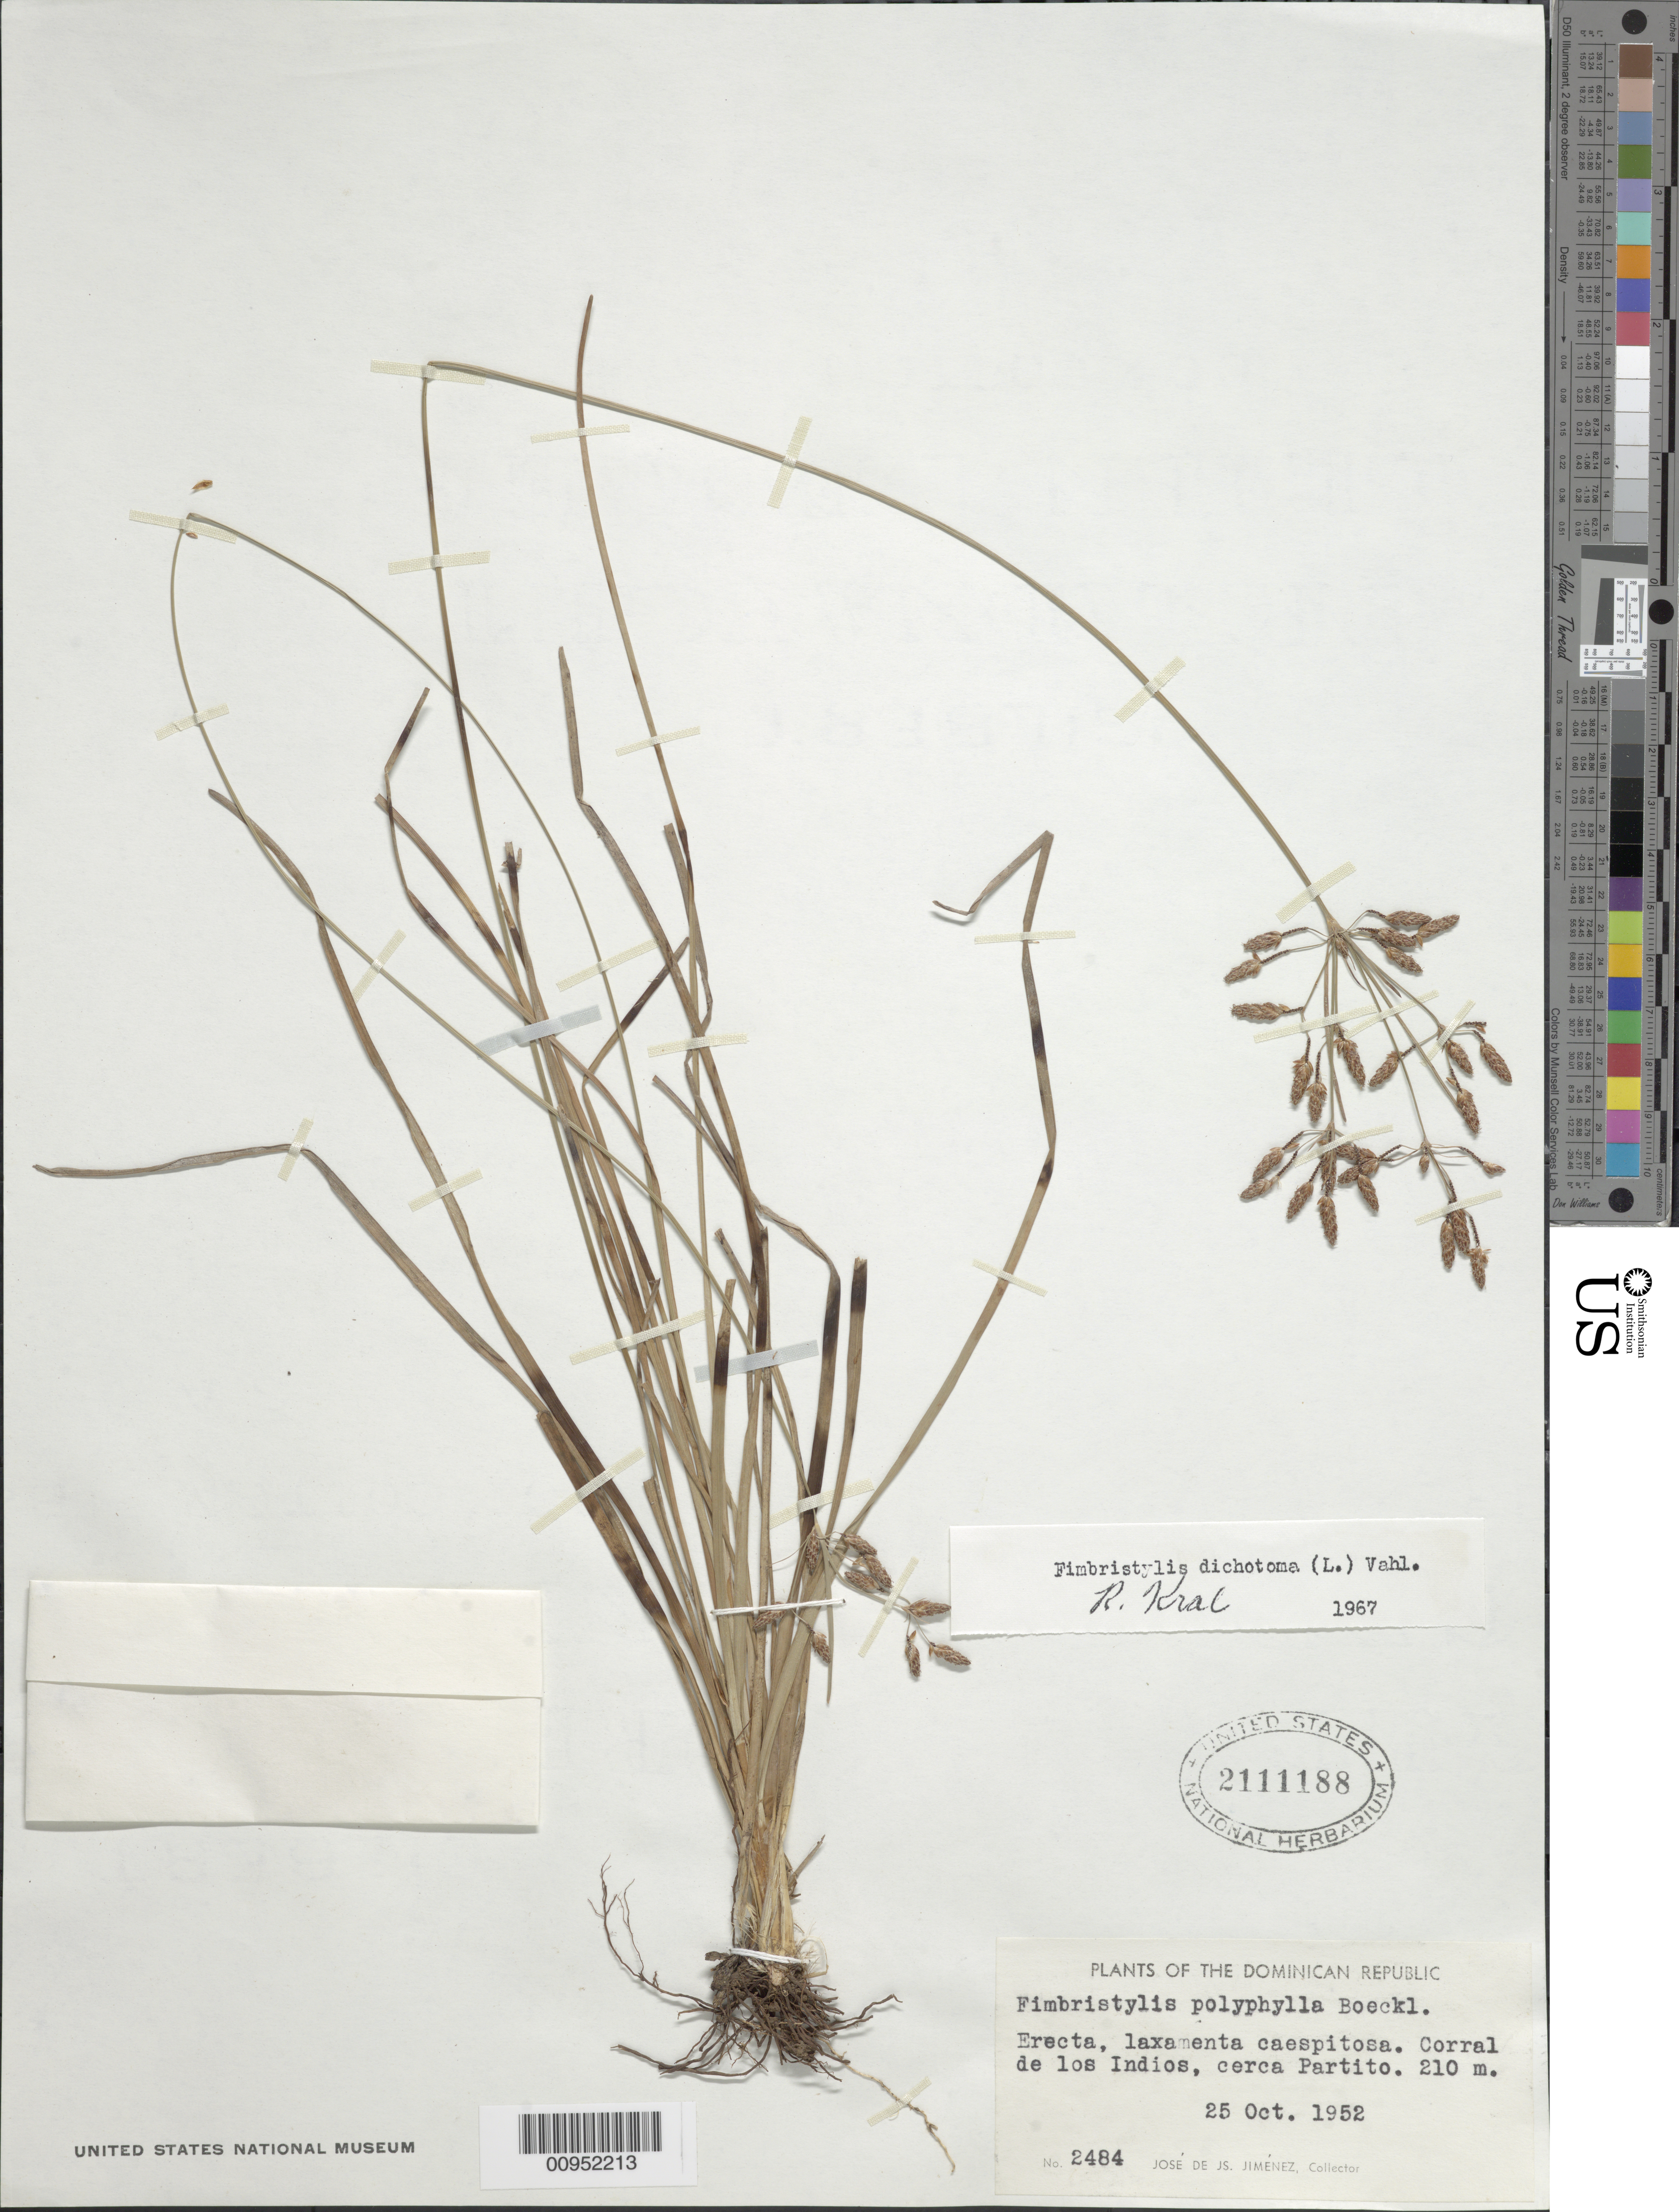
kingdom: Plantae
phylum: Tracheophyta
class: Liliopsida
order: Poales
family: Cyperaceae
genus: Fimbristylis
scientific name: Fimbristylis dichotoma subsp. dichotoma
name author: (L.) Vahl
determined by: Kral, Robert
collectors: J. J. Jiménez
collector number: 2484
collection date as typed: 25 Oct 1952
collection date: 1952-10-25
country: Dominican Republic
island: Hispaniola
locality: Corral de Los Indios, cerca Partito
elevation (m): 210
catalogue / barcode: US 2111188